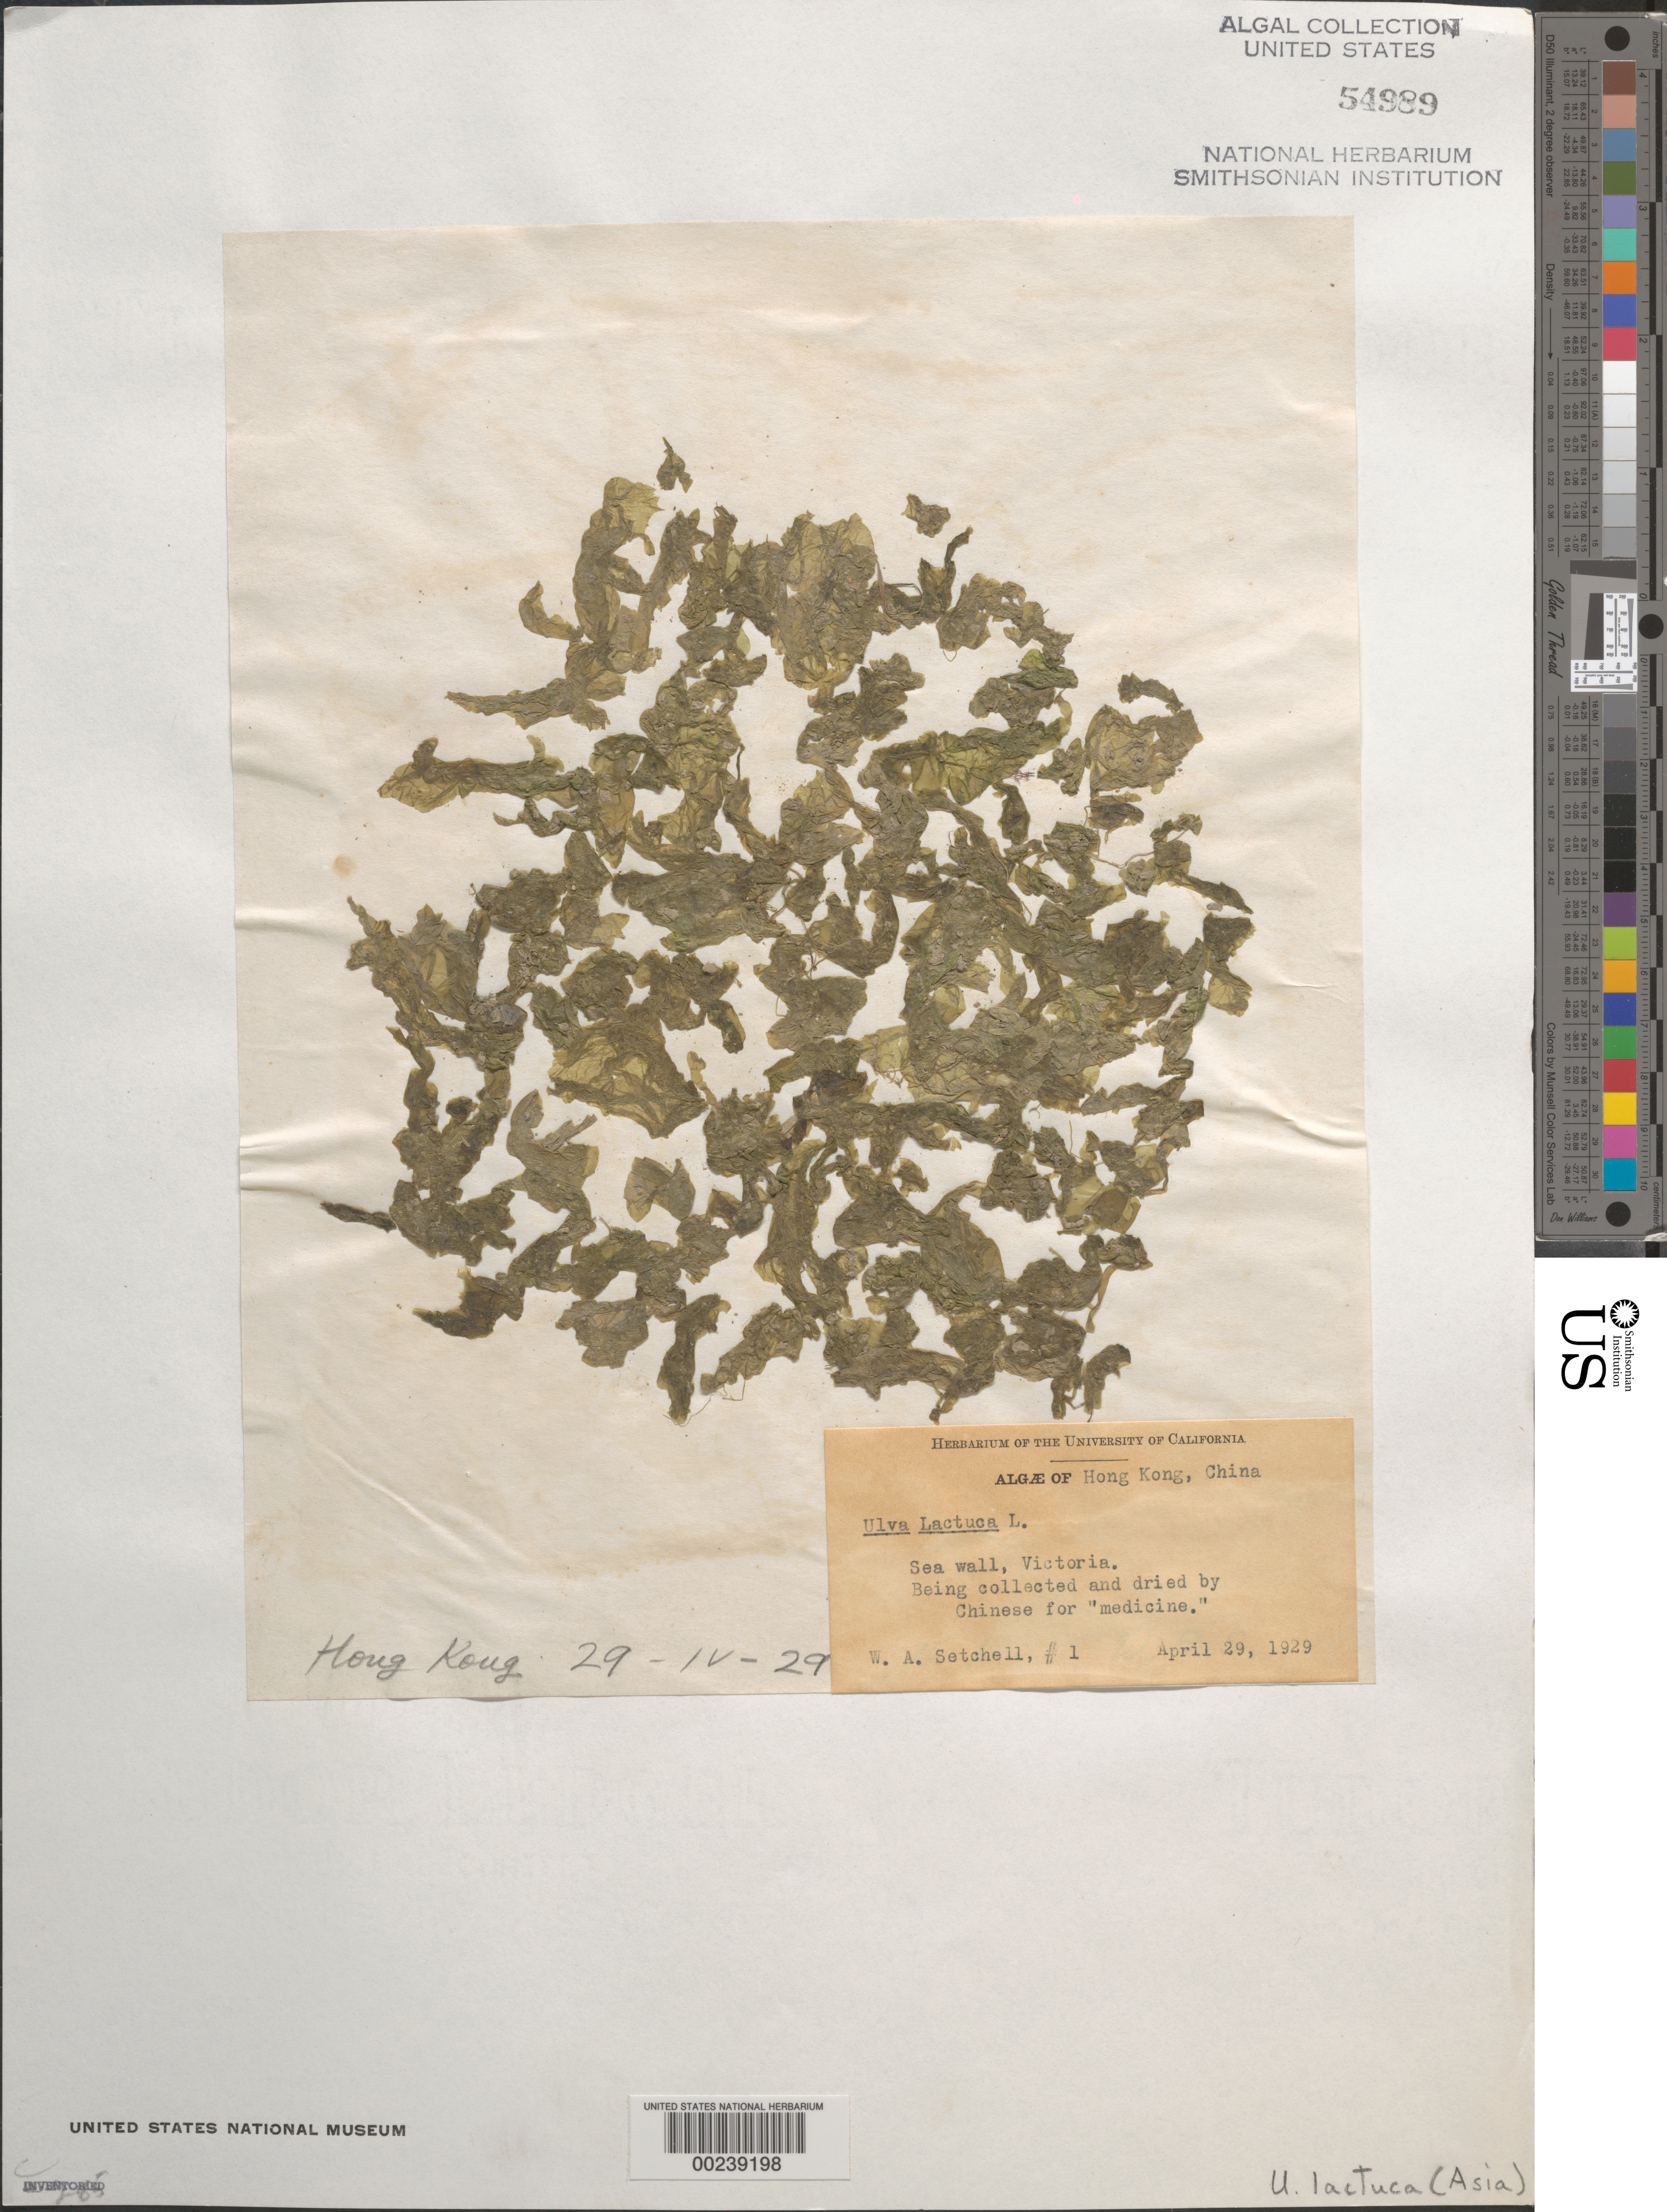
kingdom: Plantae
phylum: Chlorophyta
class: Ulvophyceae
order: Ulvales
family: Ulvaceae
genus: Ulva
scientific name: Ulva lactuca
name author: L.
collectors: W. Setchell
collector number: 1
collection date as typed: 29 Apr 1929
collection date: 1929-04-29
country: China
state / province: Hong Kong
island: Hong Kong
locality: Victoria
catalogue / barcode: US 54989